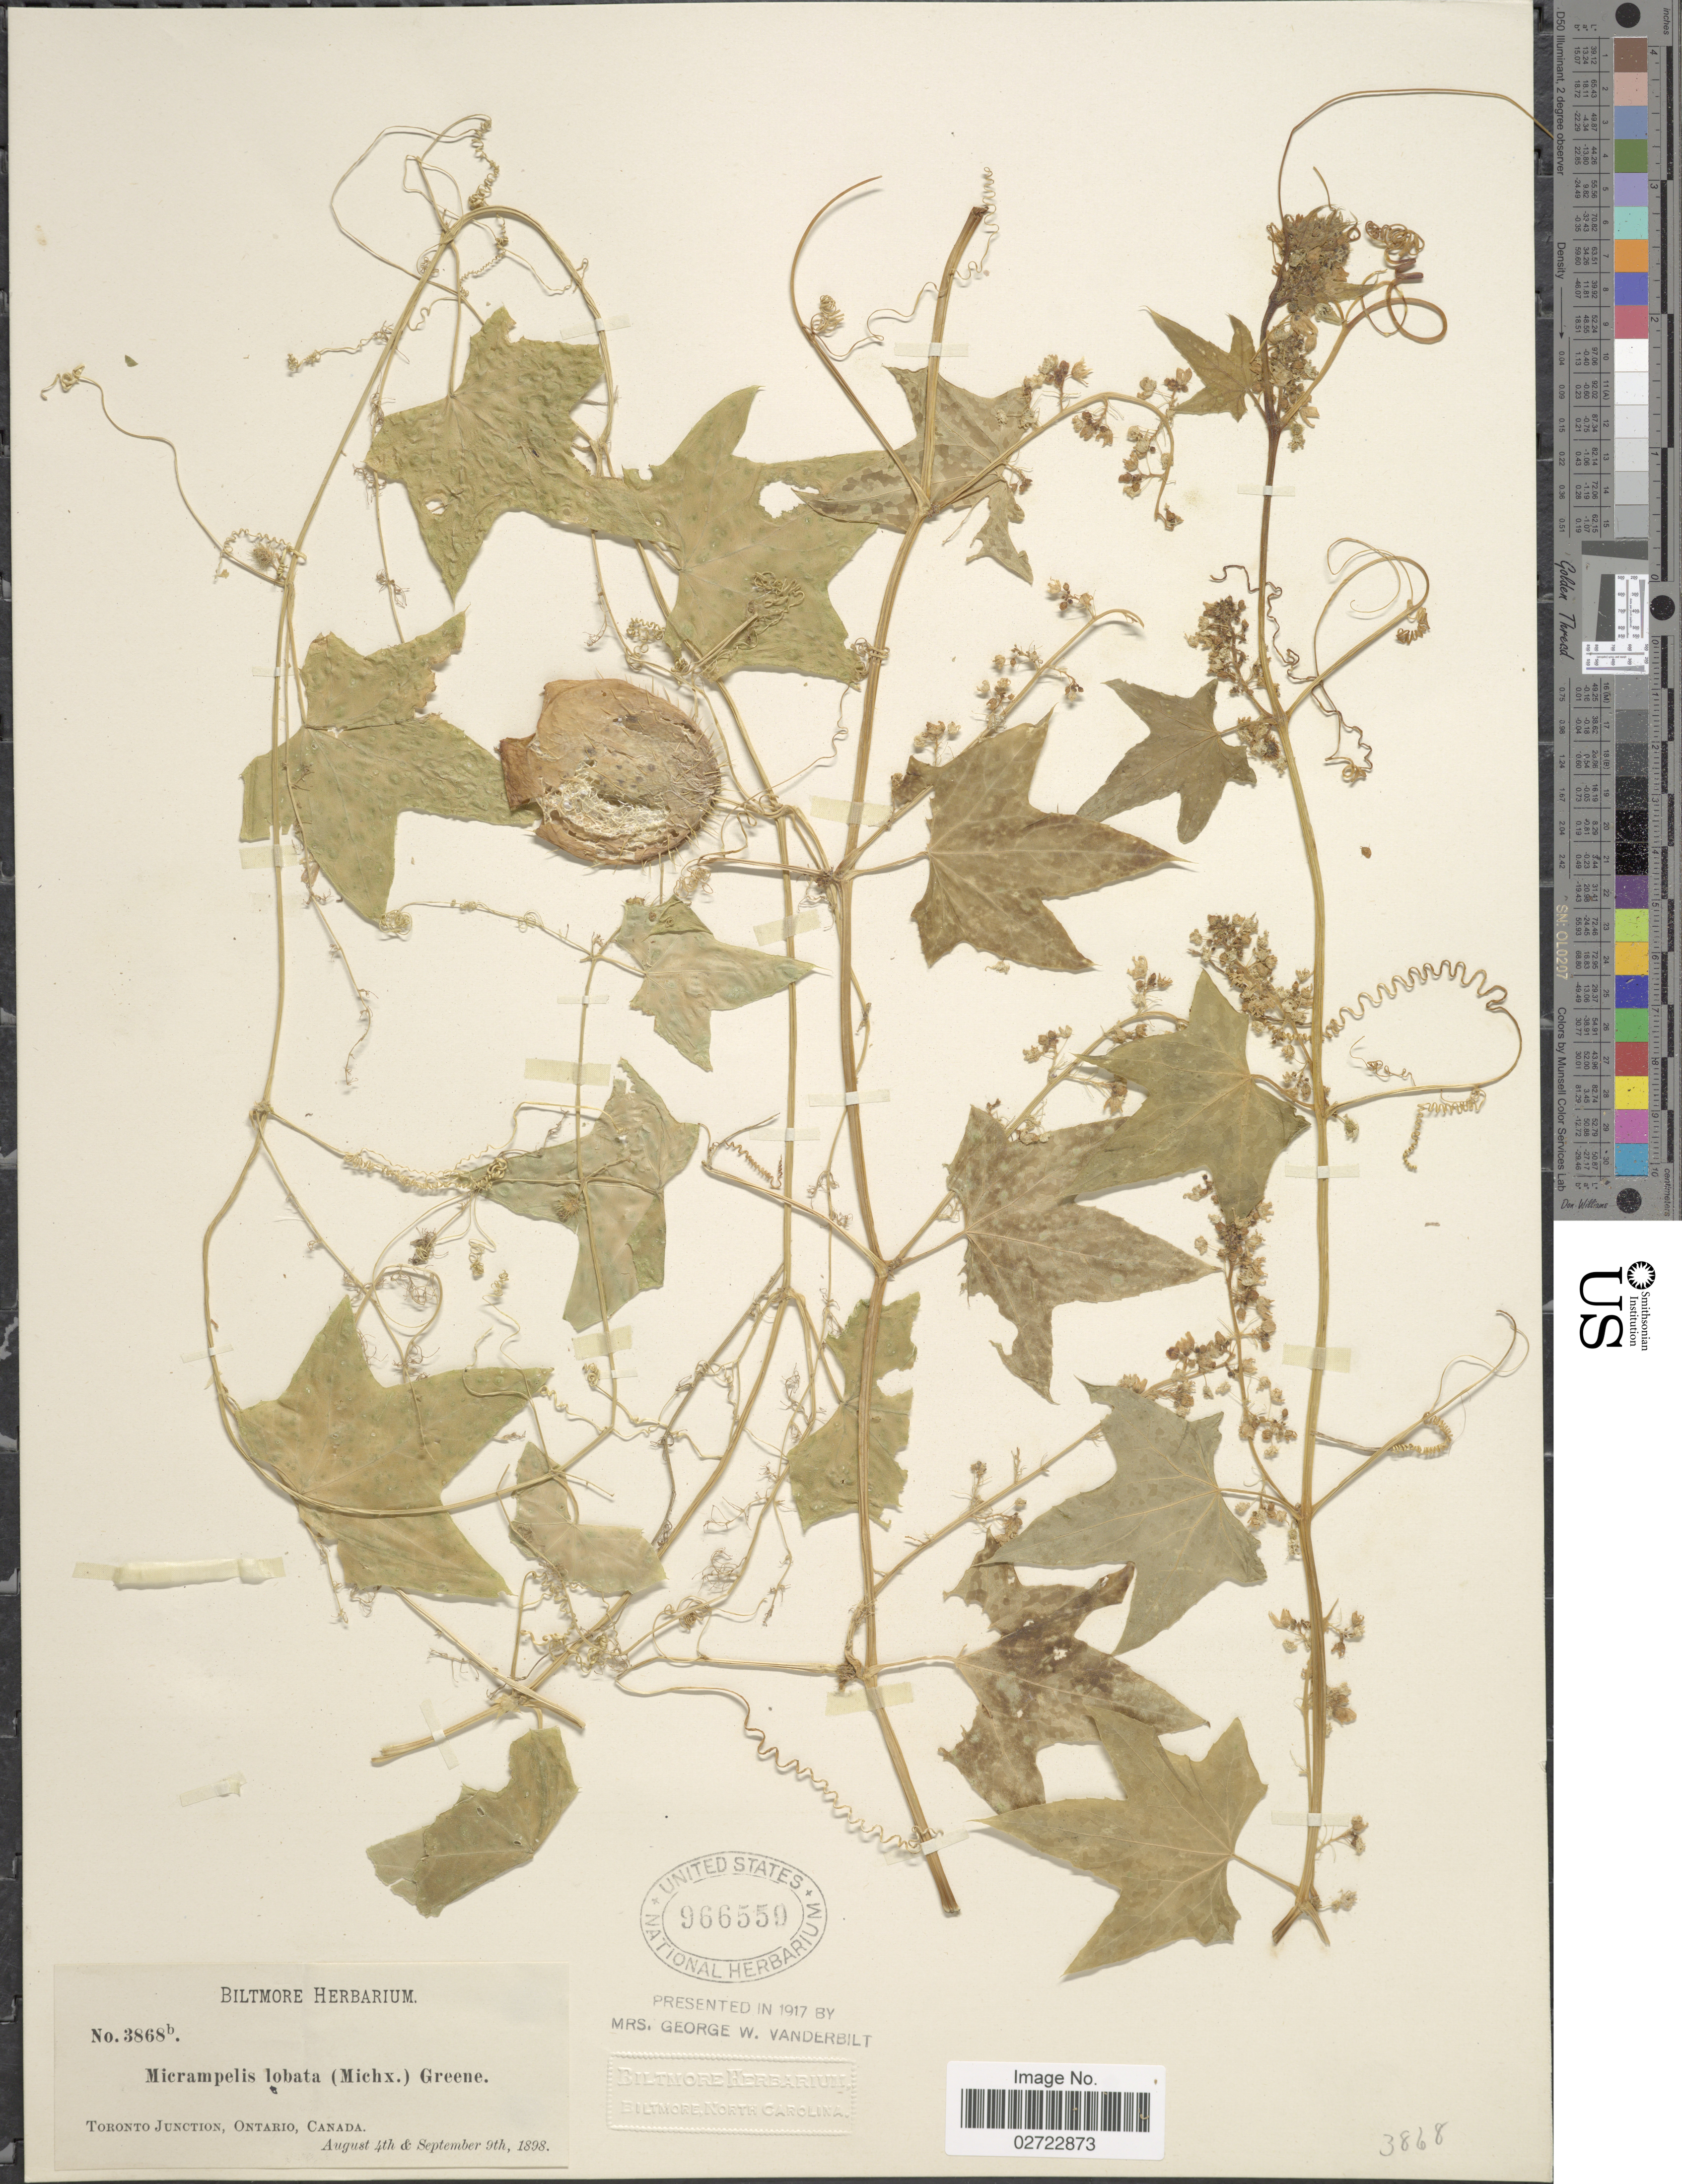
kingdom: Plantae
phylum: Tracheophyta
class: Magnoliopsida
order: Cucurbitales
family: Cucurbitaceae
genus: Echinocystis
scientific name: Echinocystis lobata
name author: (Michx.) Torr. & A. Gray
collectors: ex herb. Biltmore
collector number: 3868b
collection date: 1898-08-04/1898-09-09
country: Canada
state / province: Ontario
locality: Toronto Junction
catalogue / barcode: US 966559